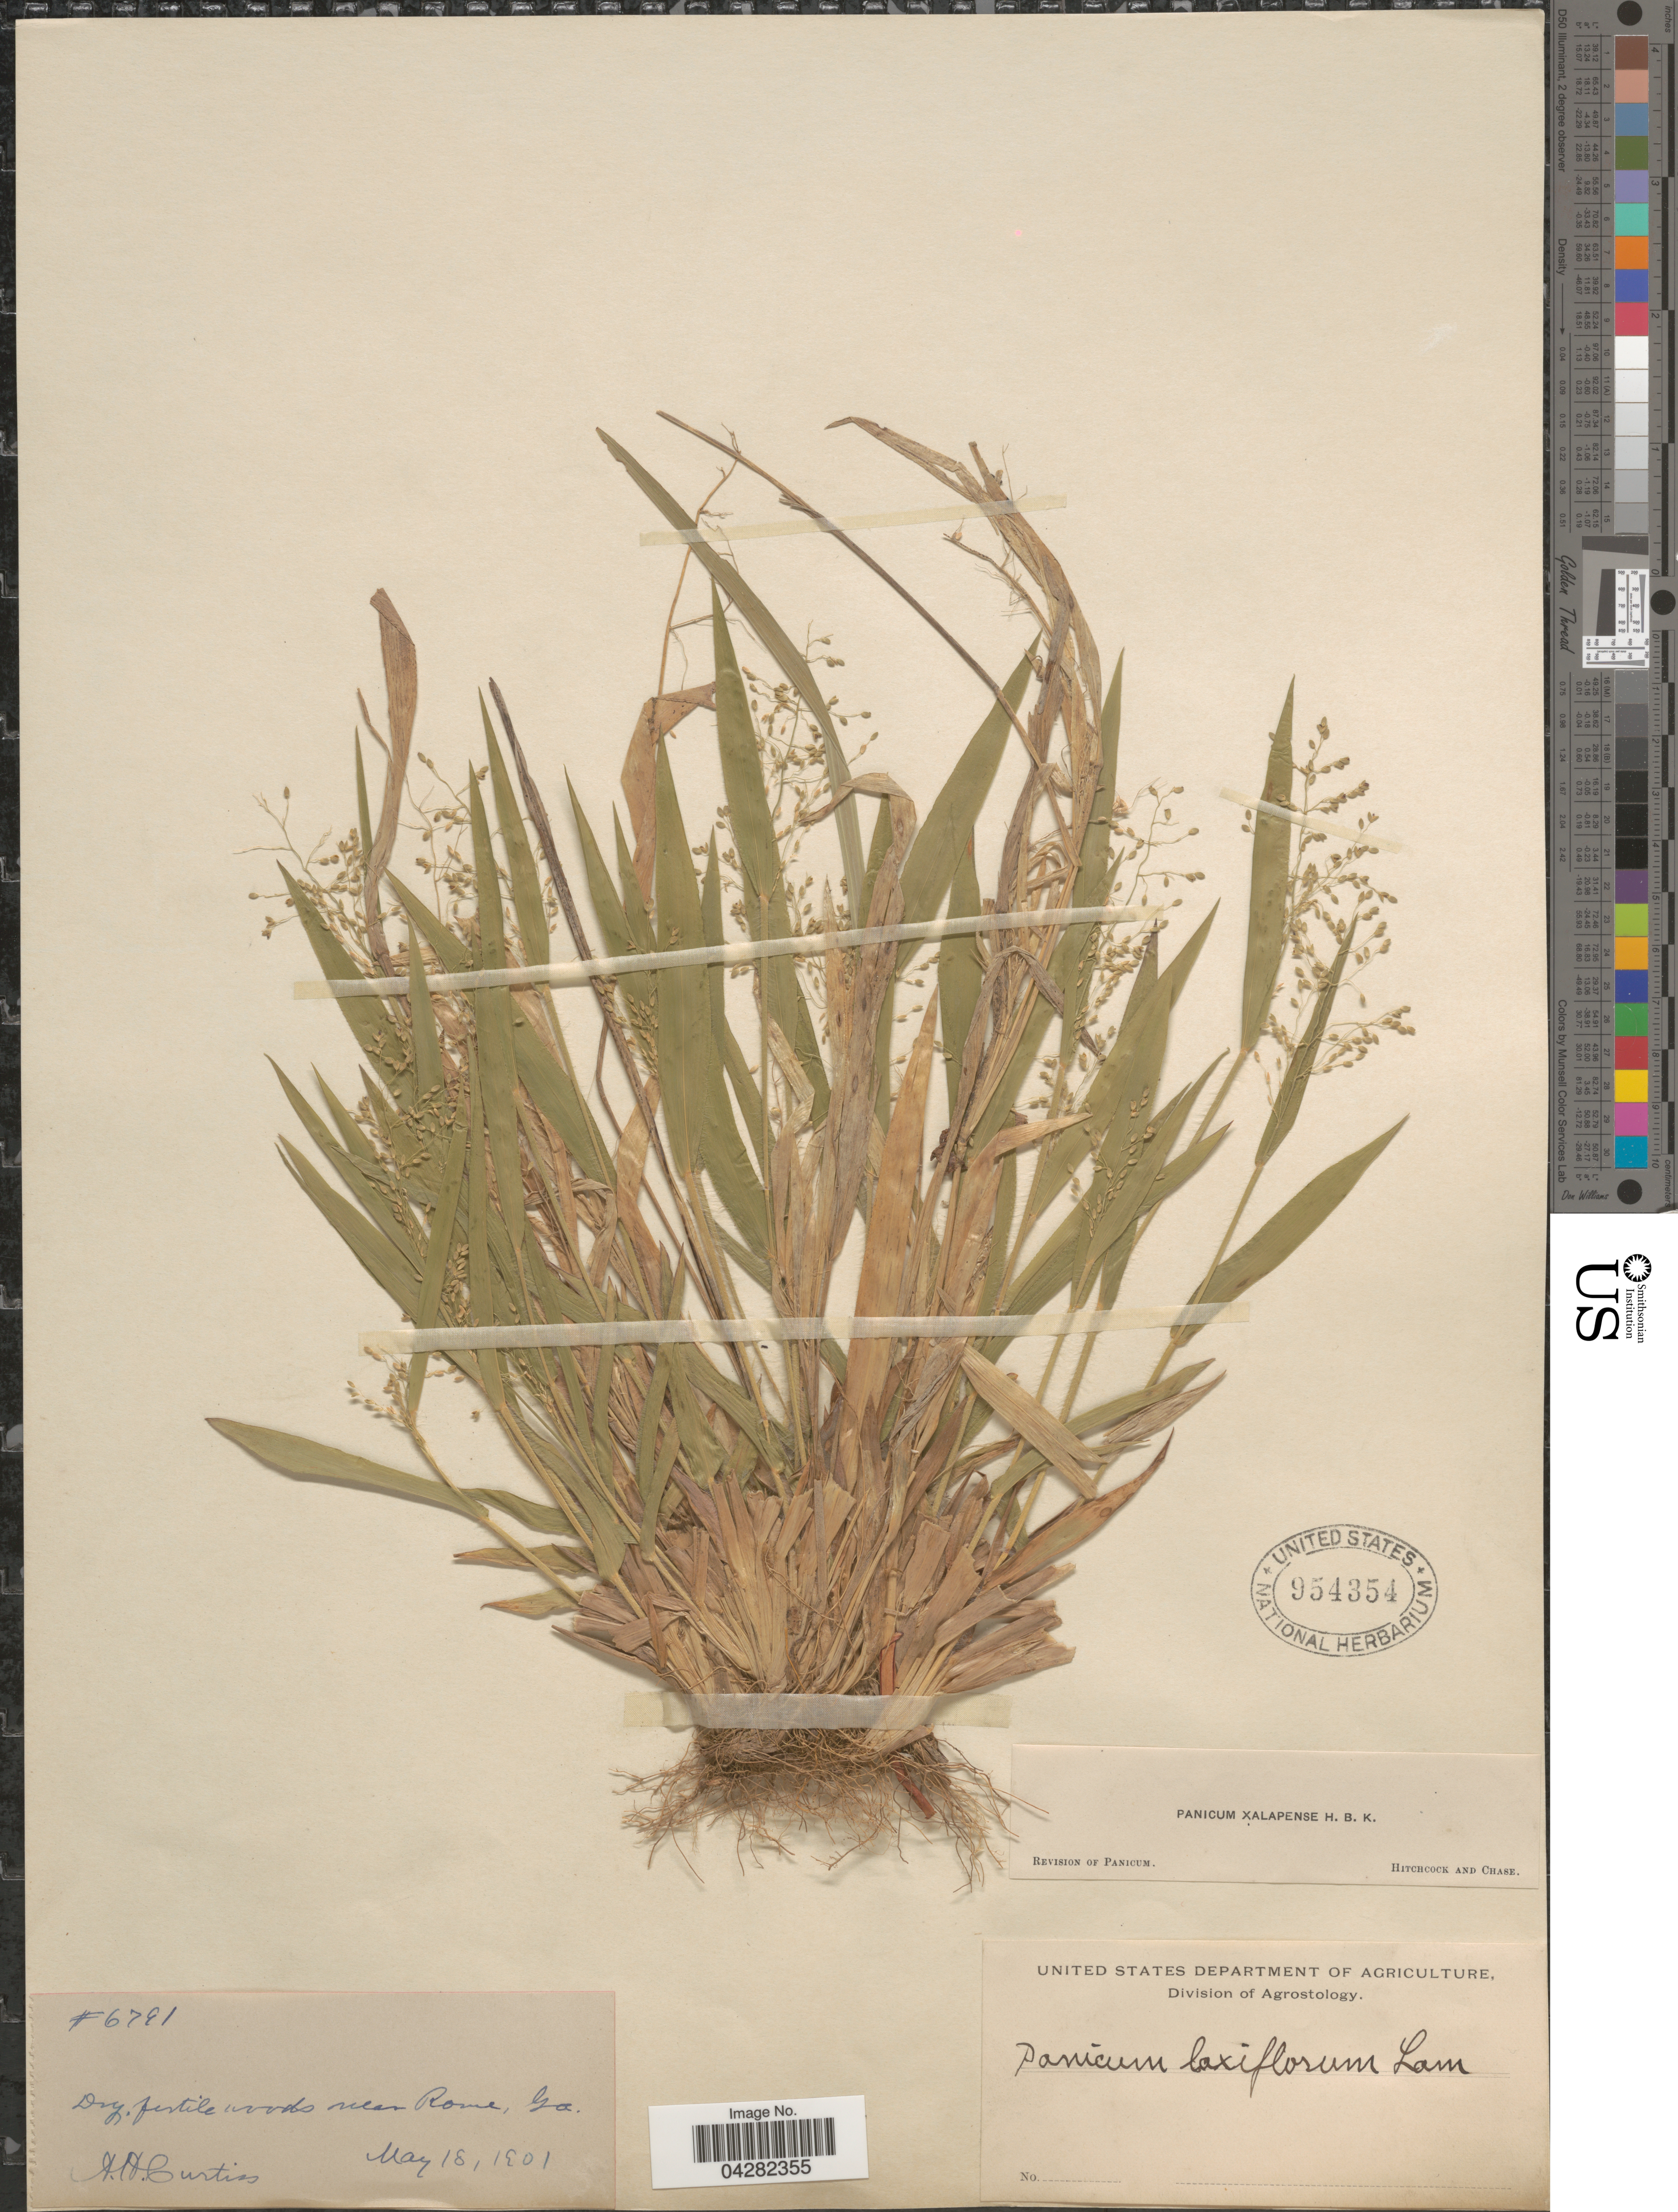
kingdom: Plantae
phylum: Tracheophyta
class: Liliopsida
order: Poales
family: Poaceae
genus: Dichanthelium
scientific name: Dichanthelium laxiflorum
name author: (Lam.) Gould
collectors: A. H. Curtiss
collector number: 6791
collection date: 1901-05-18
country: United States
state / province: Georgia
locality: Near Rome.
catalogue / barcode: US 954354